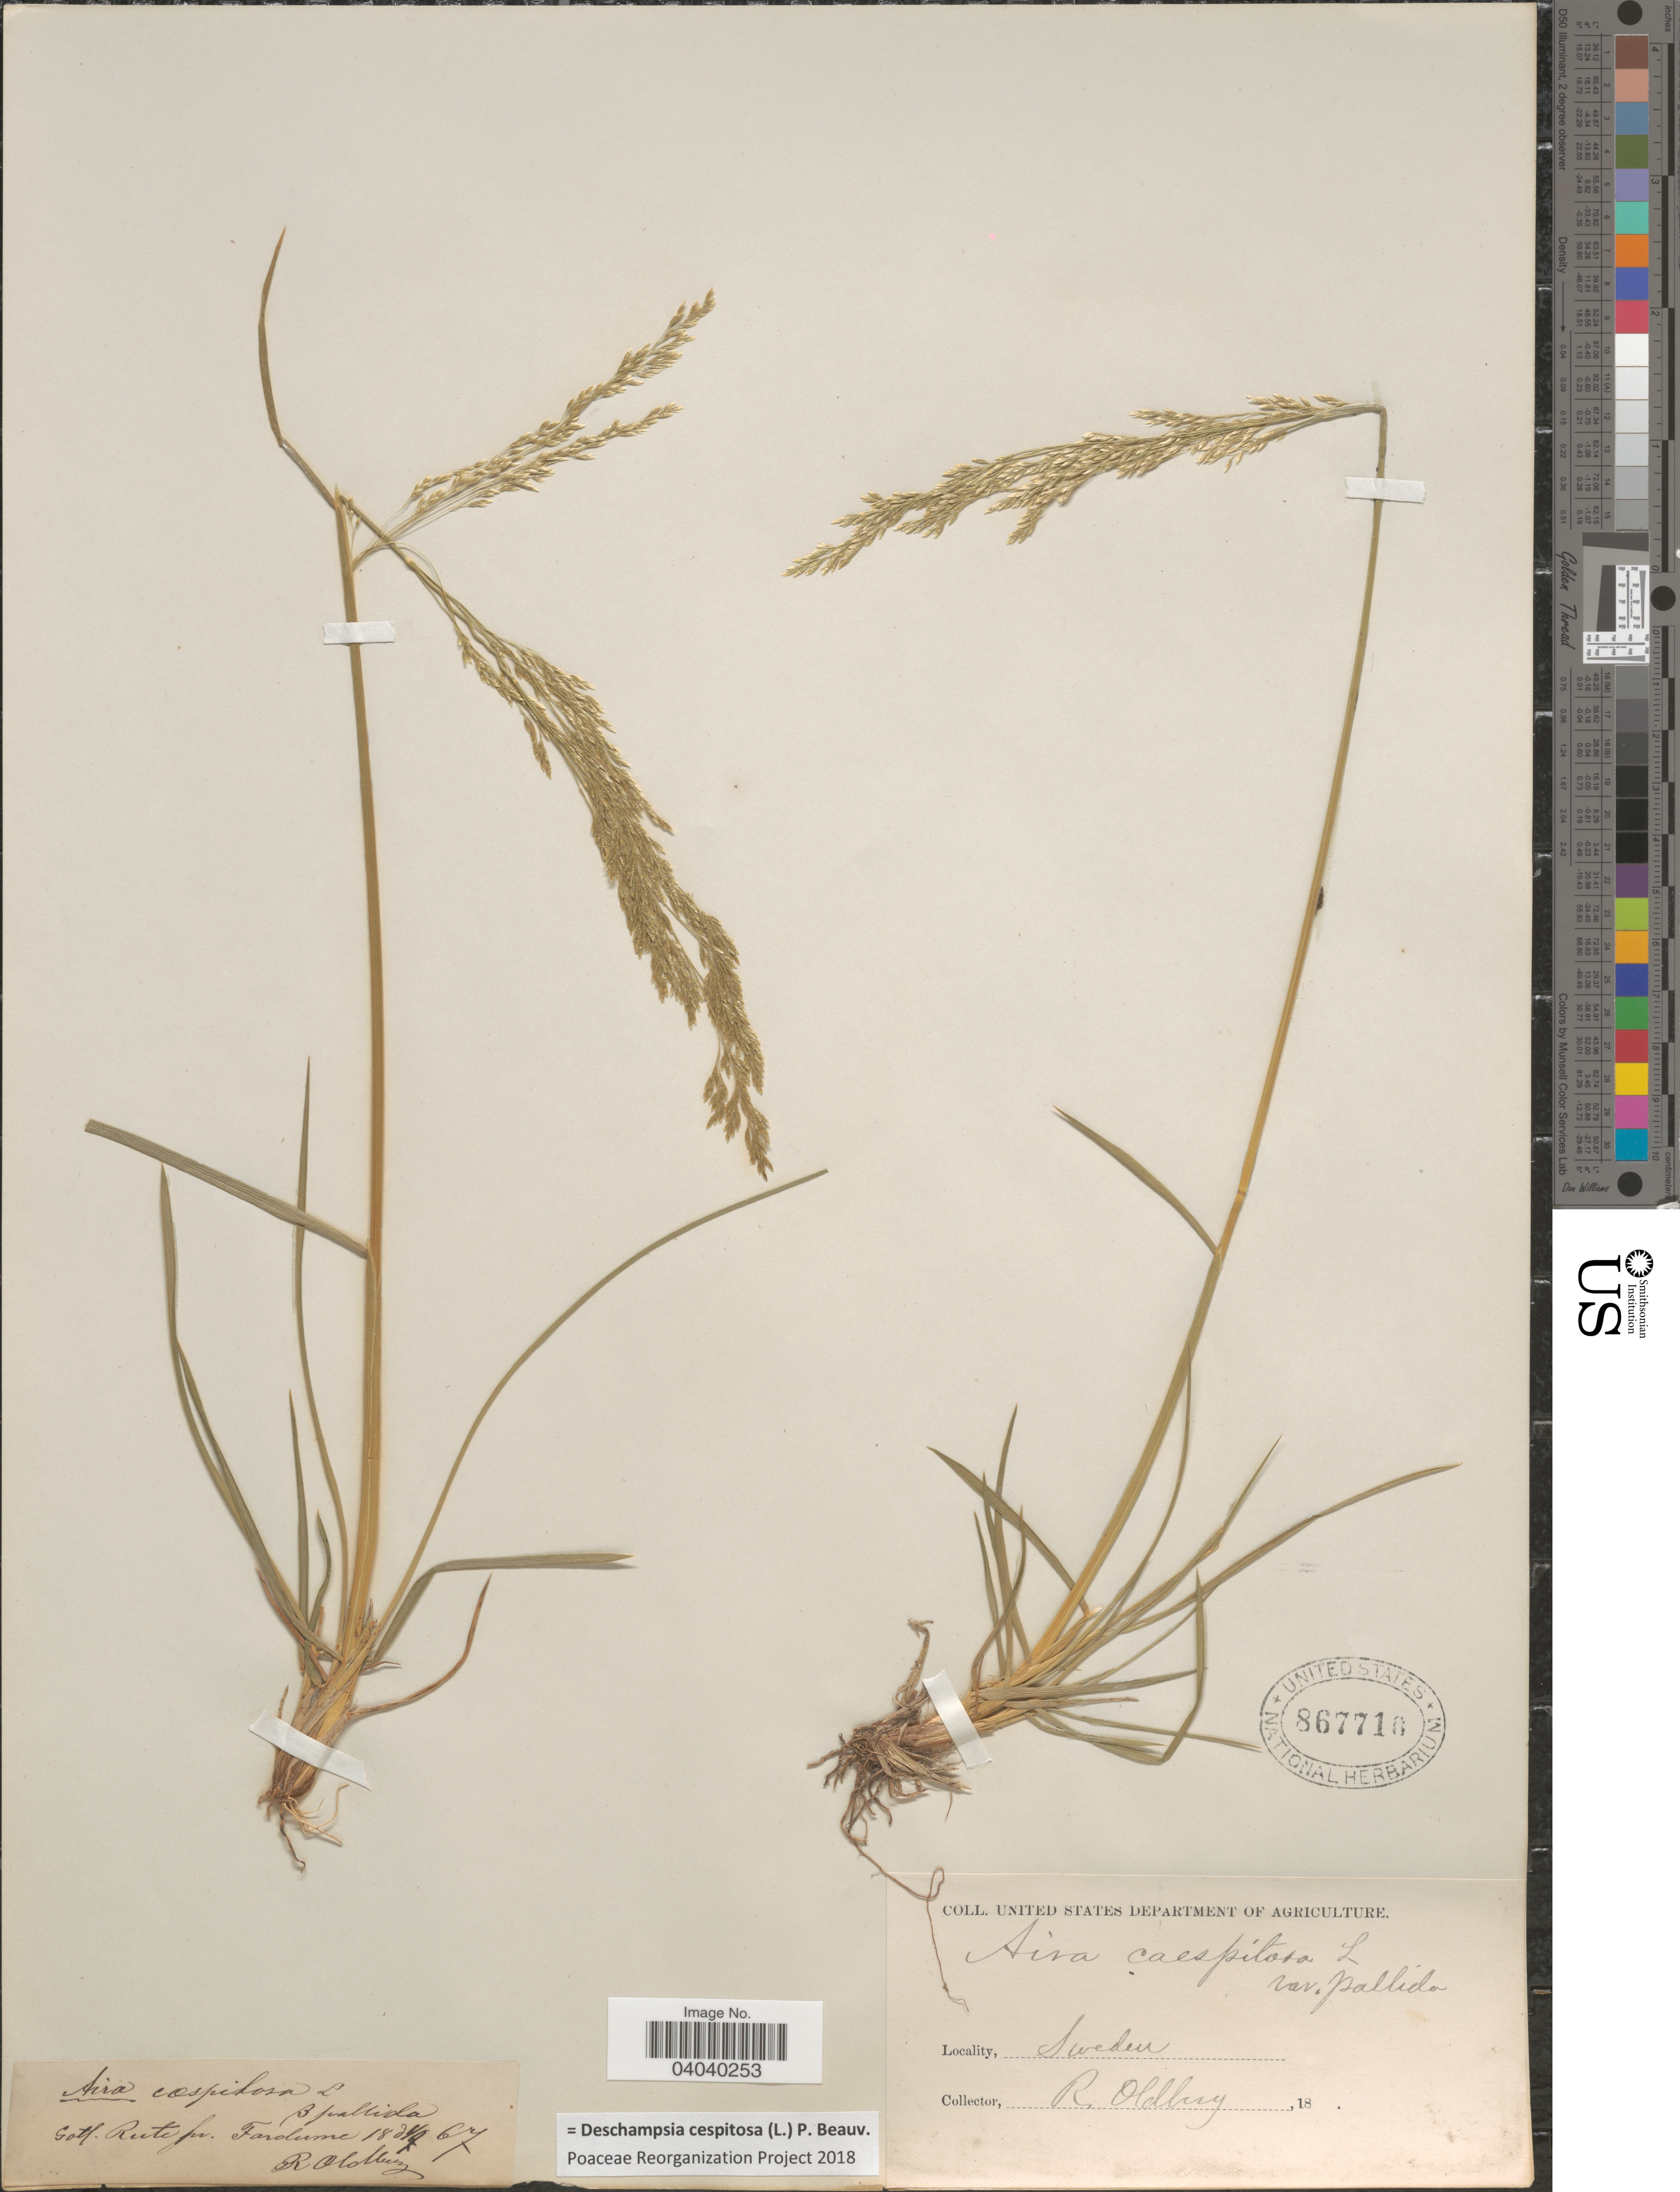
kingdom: Plantae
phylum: Tracheophyta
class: Liliopsida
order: Poales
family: Poaceae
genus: Deschampsia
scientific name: Deschampsia cespitosa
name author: (L.) P. Beauv.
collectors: R. Oldberg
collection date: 1867-07-06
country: Sweden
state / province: Gotland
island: Gotland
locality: Gotl. Rute pr. Fardume.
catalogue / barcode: US 867710